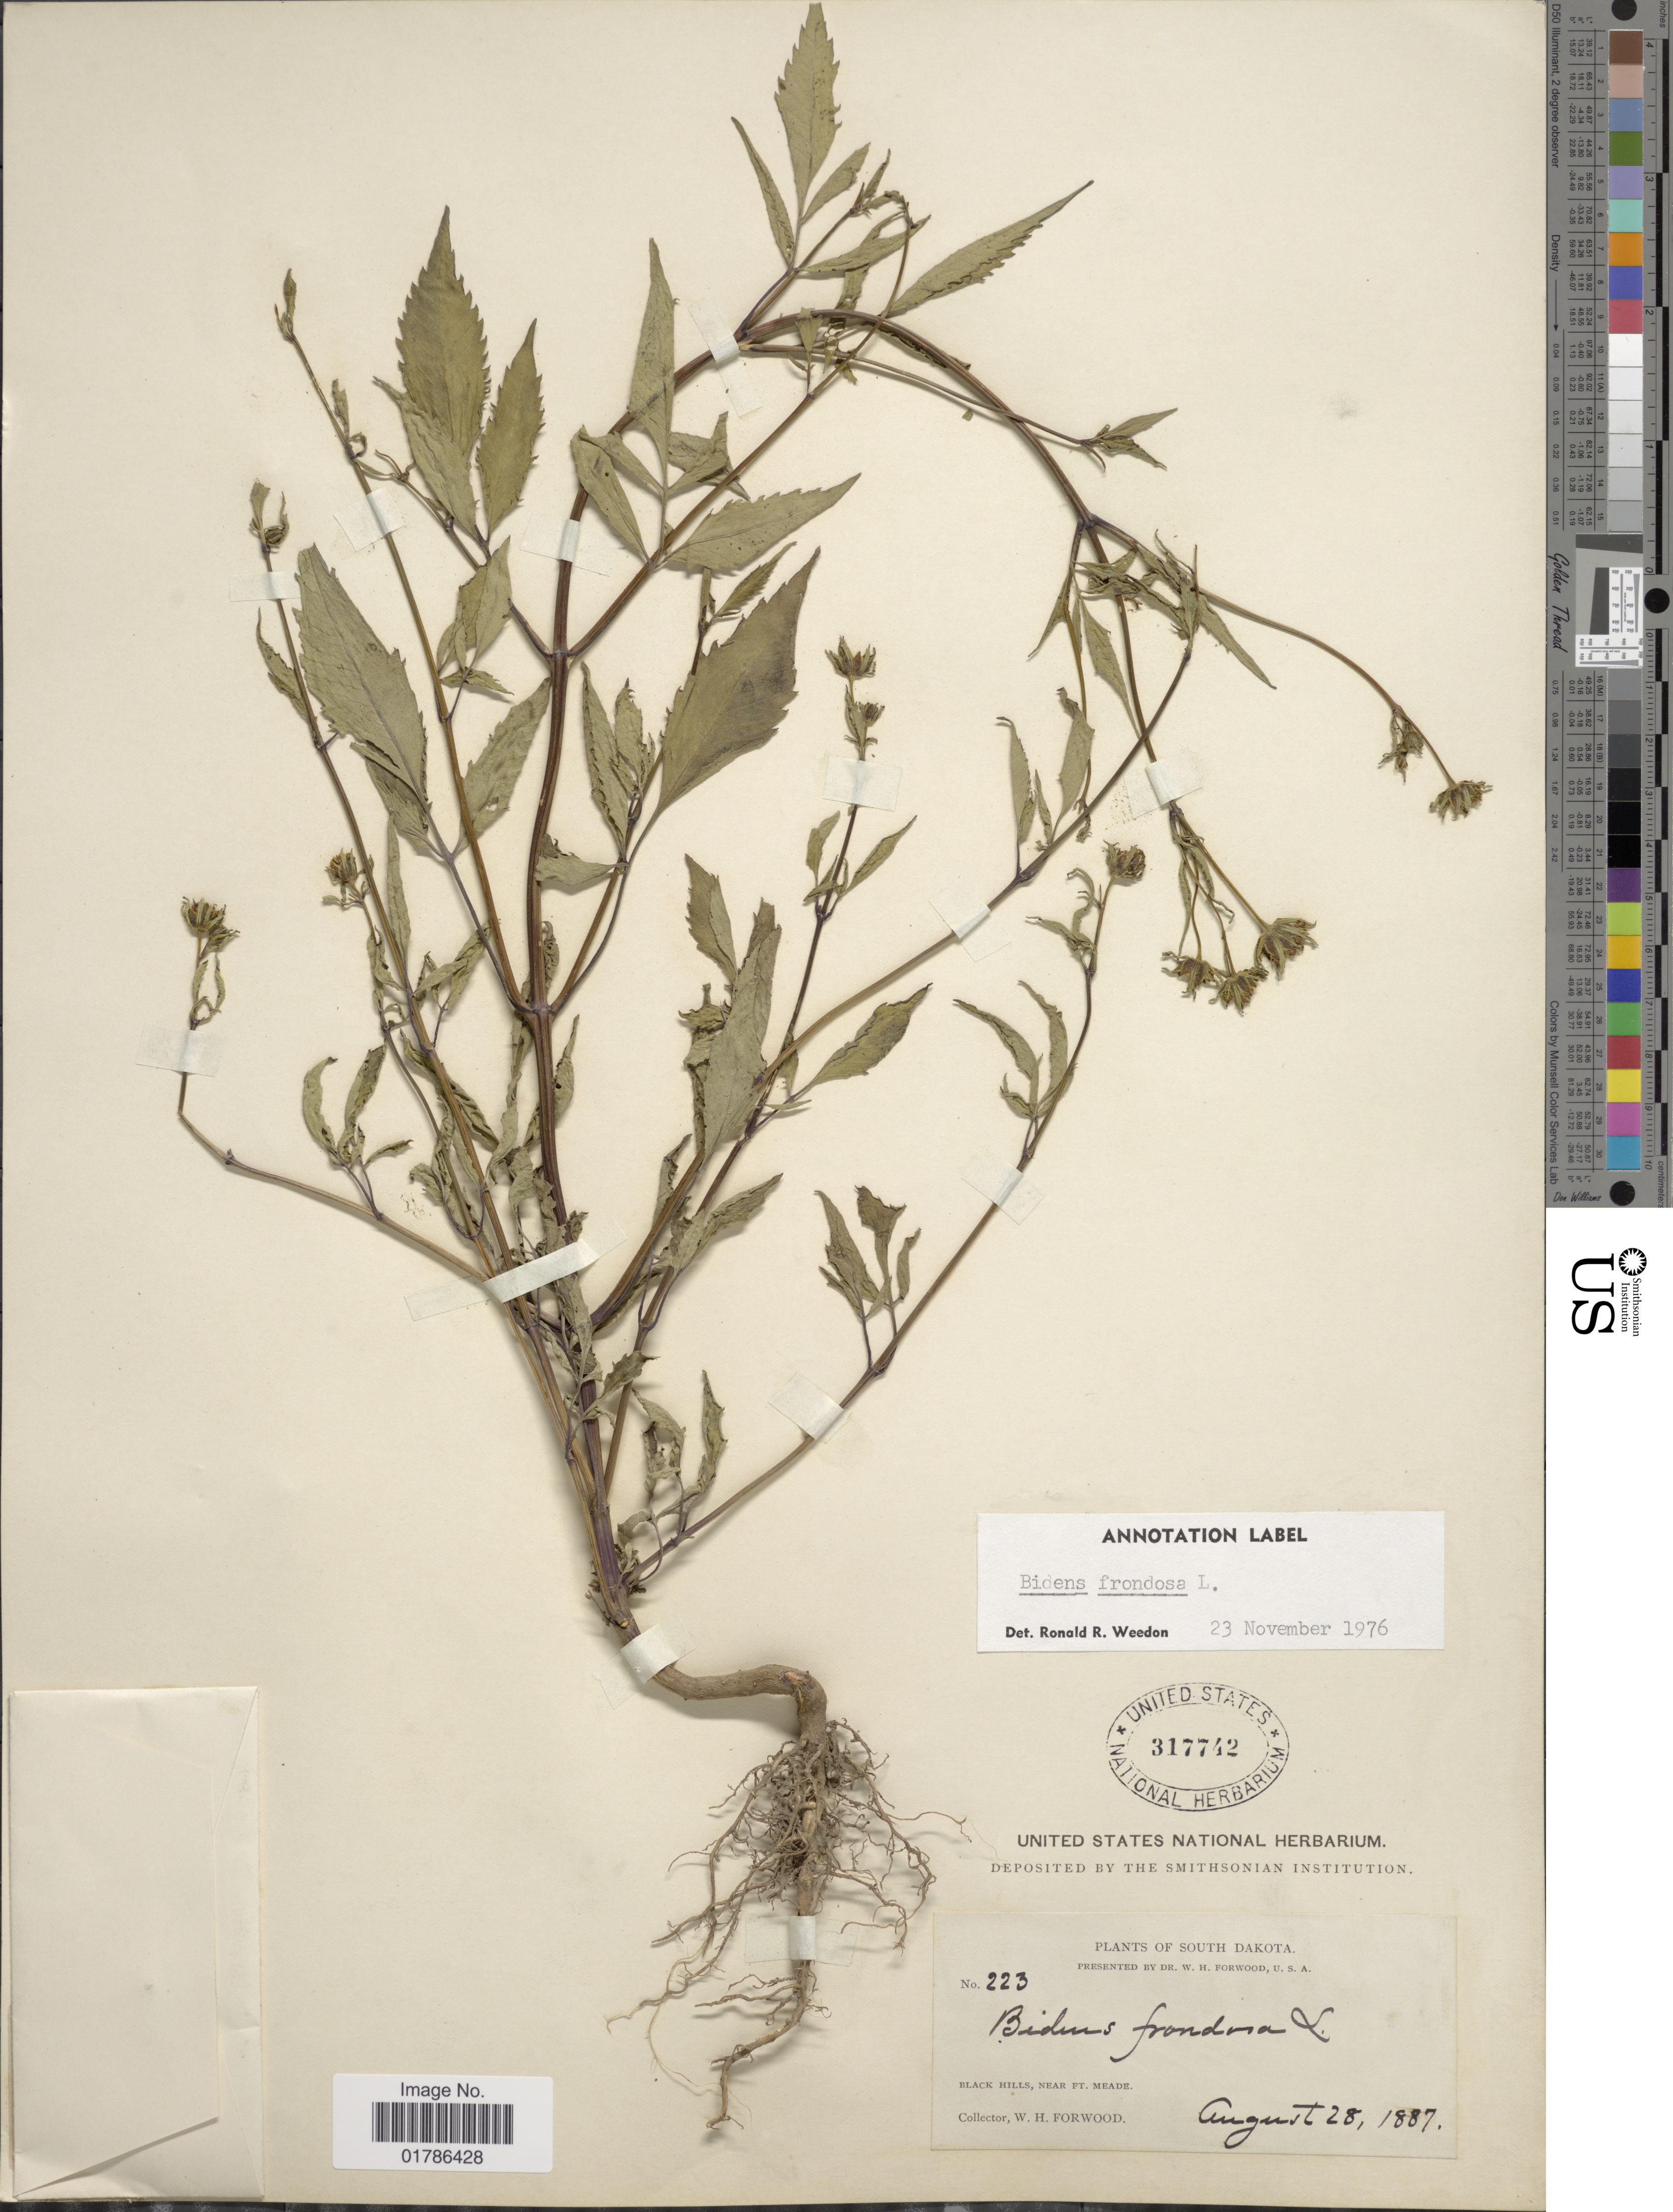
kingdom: Plantae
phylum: Tracheophyta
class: Magnoliopsida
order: Asterales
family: Asteraceae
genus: Bidens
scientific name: Bidens frondosa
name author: L.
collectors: W. Forwood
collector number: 223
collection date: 1887-08-28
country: United States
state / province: South Dakota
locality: Black Hills, near Ft. Meade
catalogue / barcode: US 317742